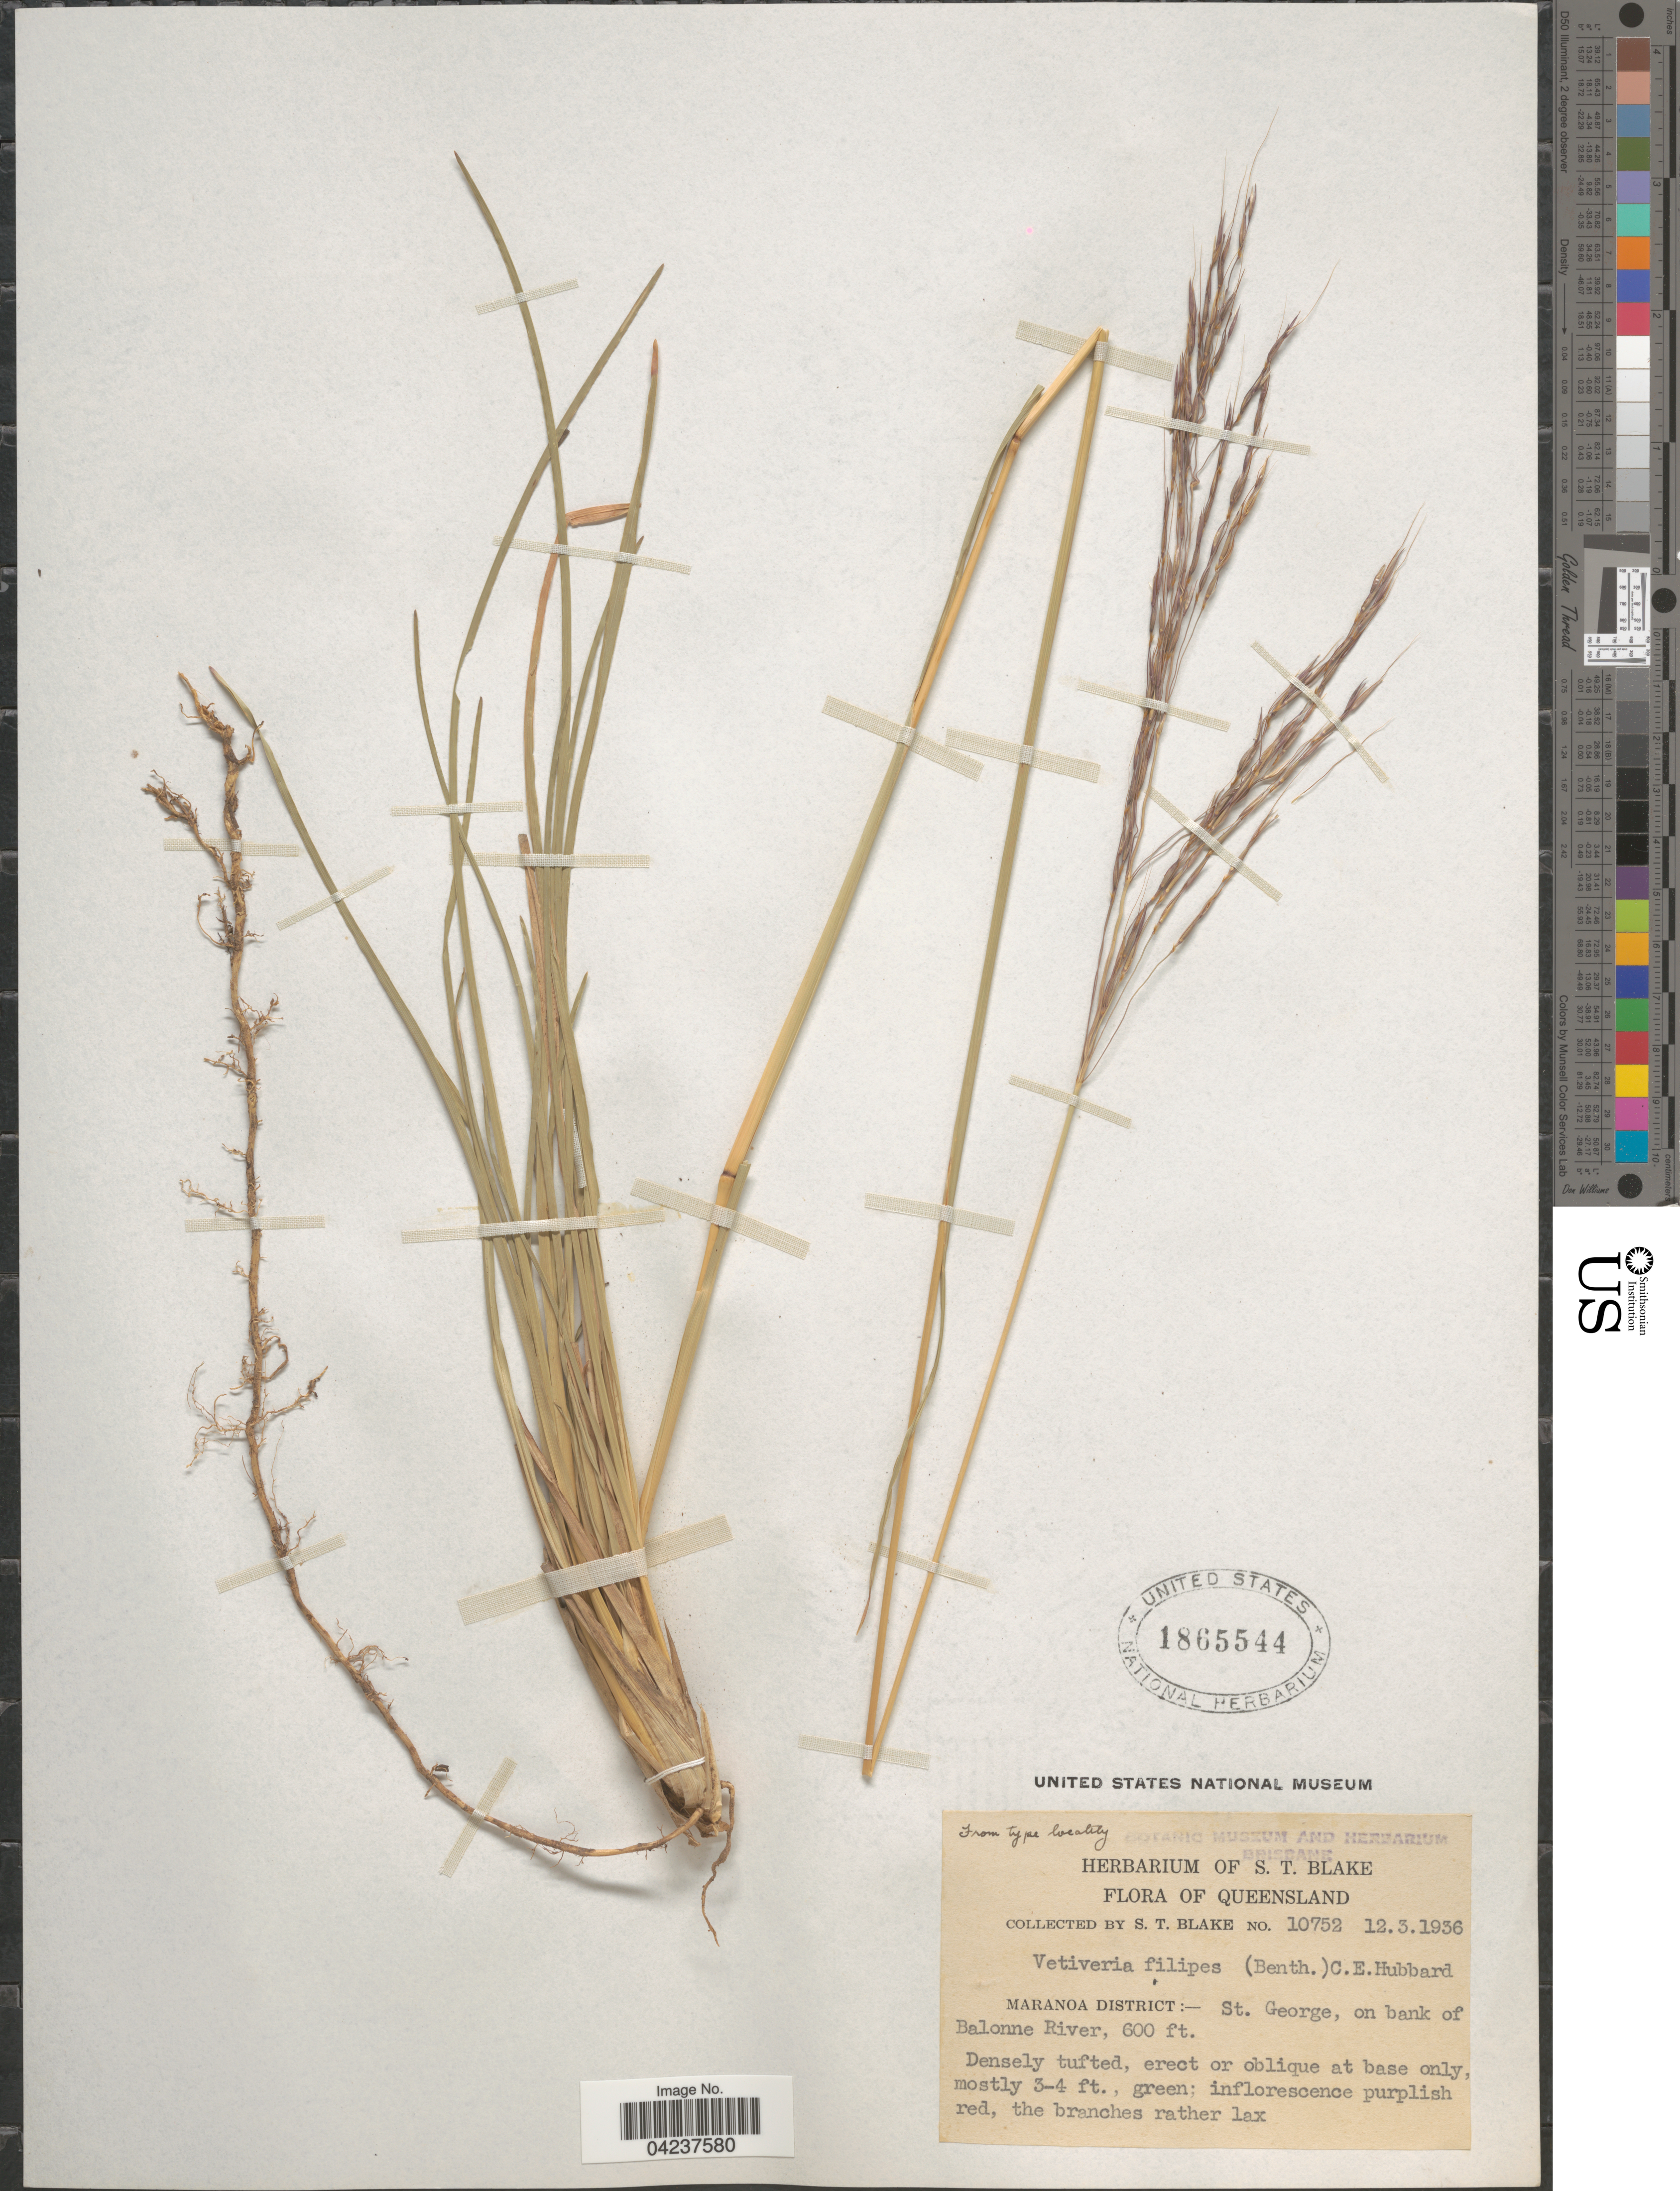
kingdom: Plantae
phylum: Tracheophyta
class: Liliopsida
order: Poales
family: Poaceae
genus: Chrysopogon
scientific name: Chrysopogon filipes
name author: (Benth.) Reeder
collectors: S. T. Blake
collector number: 10752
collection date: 1936-03-12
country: Australia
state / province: Queensland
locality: Maranoa District:- St. George, on bank of Balonne River.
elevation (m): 183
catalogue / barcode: US 1865544